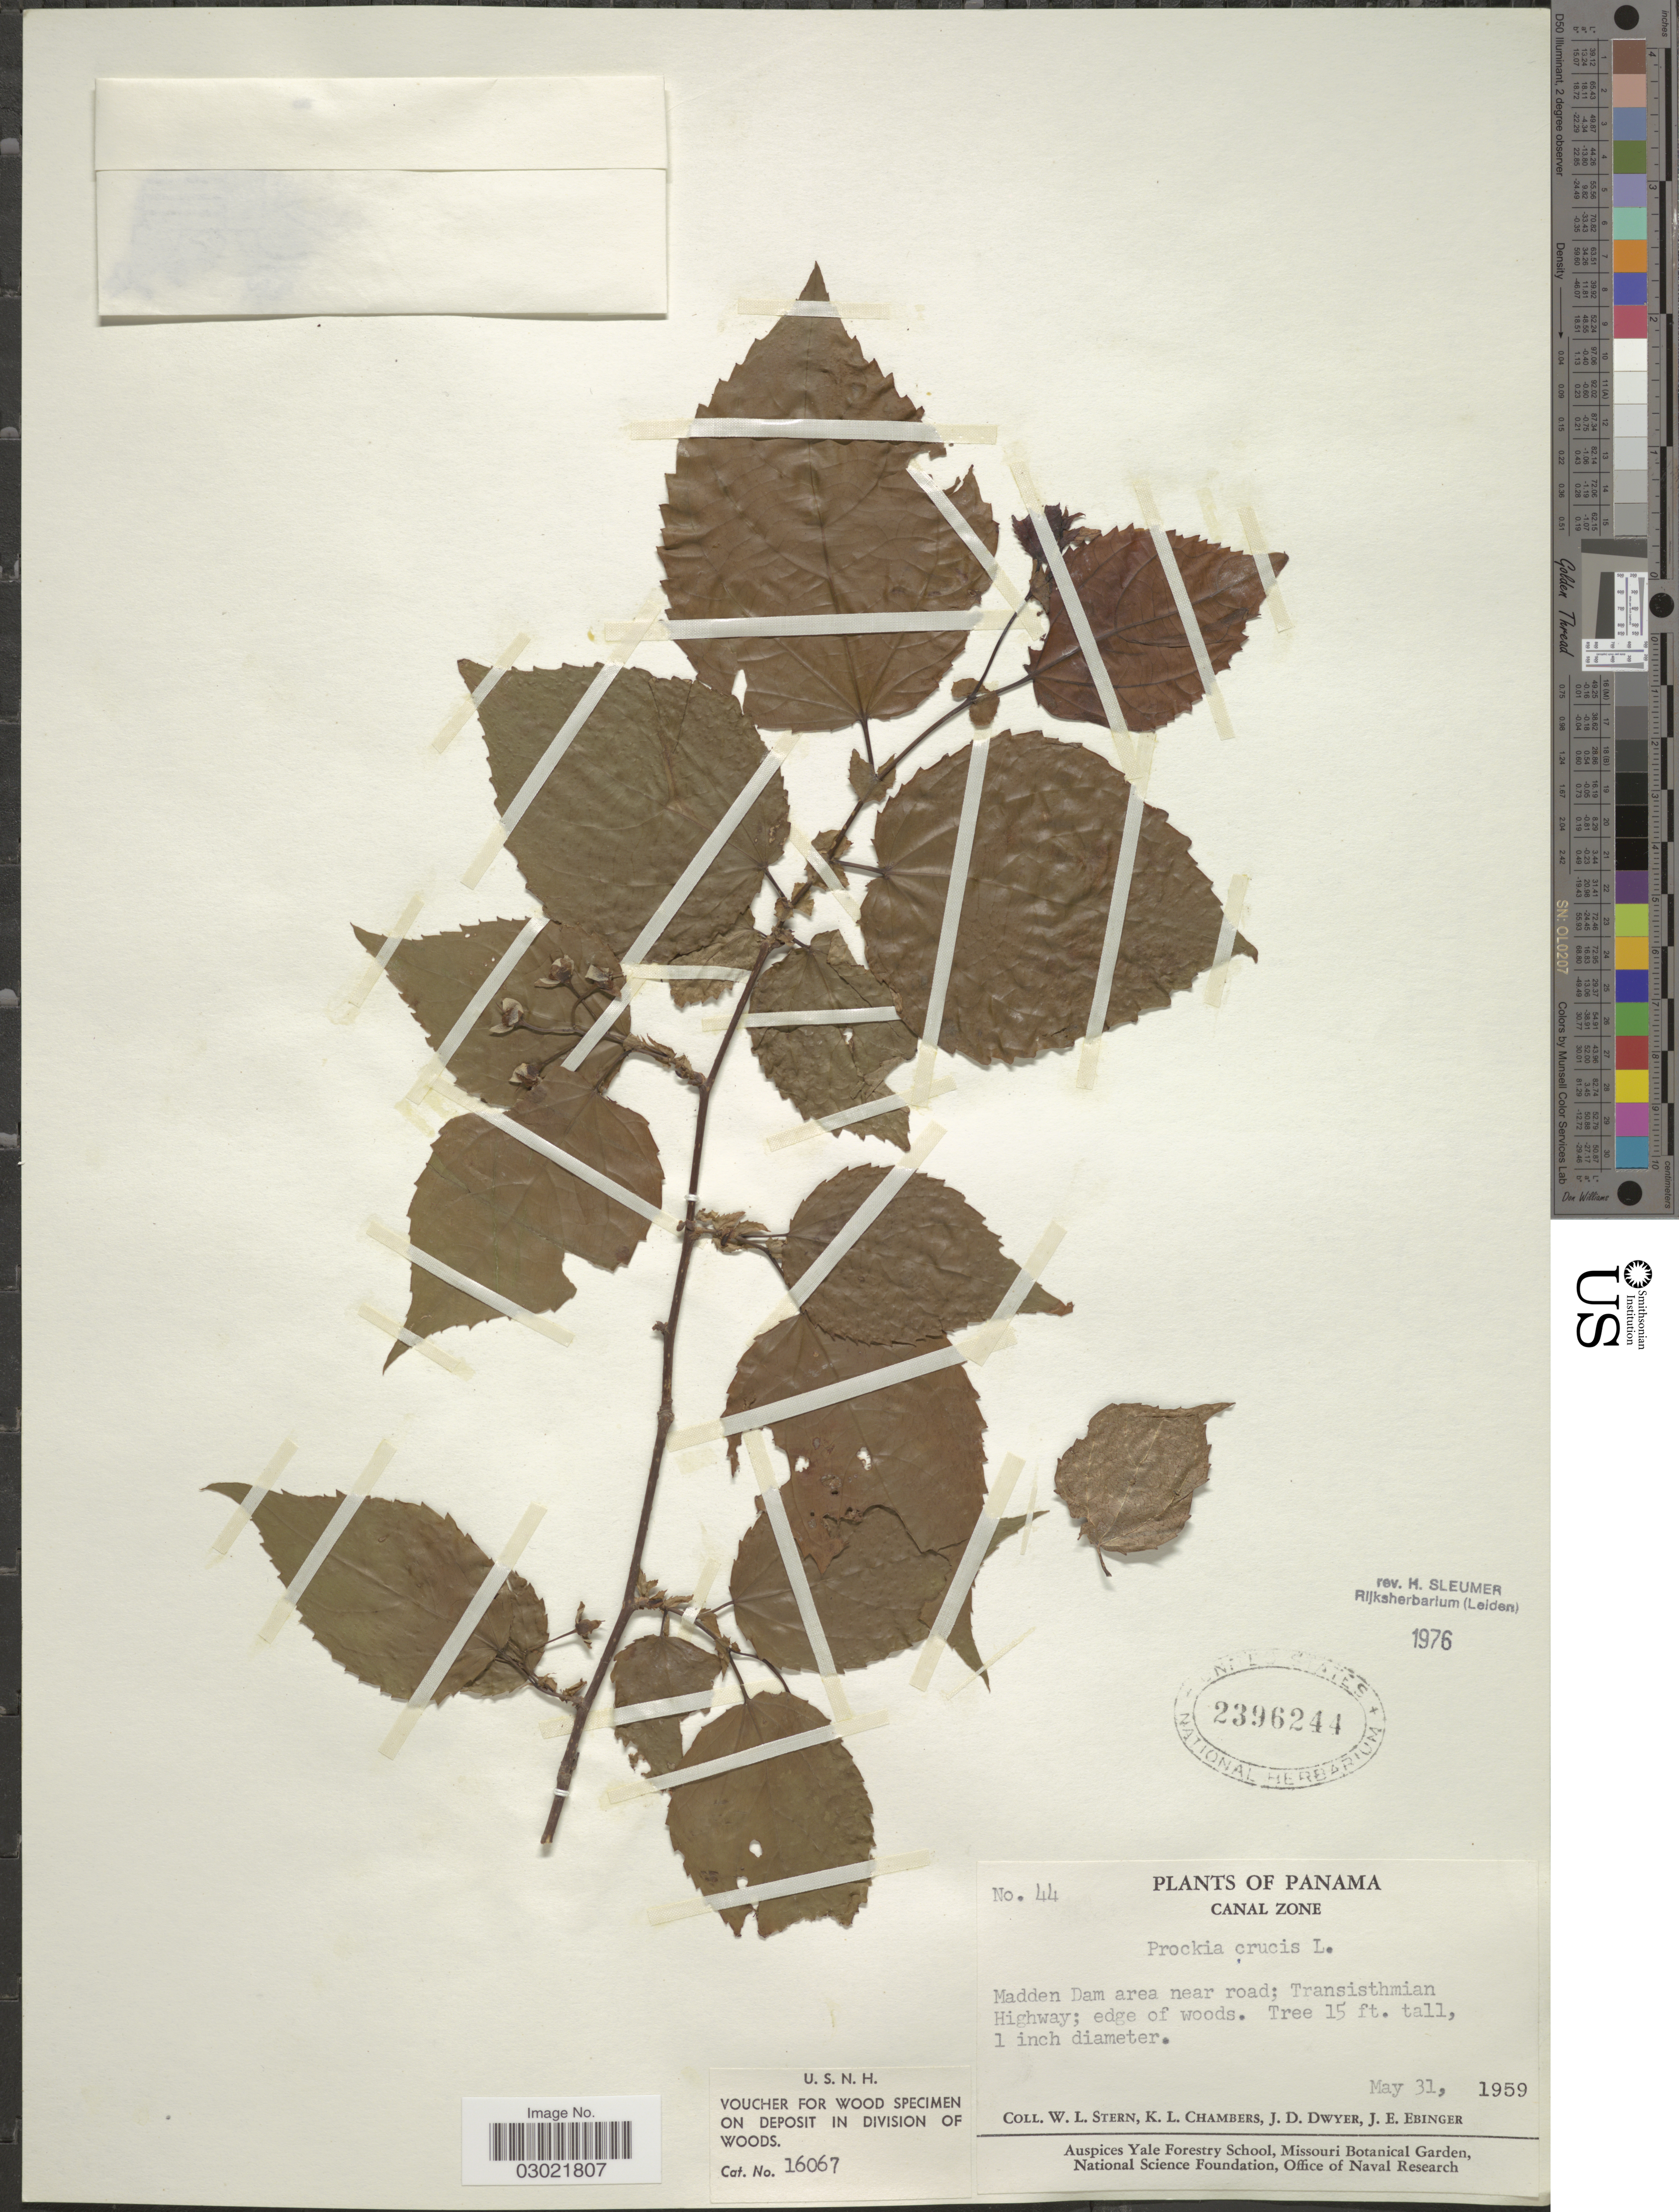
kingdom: Plantae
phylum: Tracheophyta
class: Magnoliopsida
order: Malpighiales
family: Salicaceae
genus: Prockia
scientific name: Prockia crucis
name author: P. Browne ex L.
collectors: W. L. Stern, K. Chambers, J. D. Dwyer & J. Ebinger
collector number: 44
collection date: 1959-05-31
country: Panama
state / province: Colón / Panamá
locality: Canal Zone. Madden Dam area near road; Transisthmian Highway; edge of woods.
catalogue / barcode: US 2396244